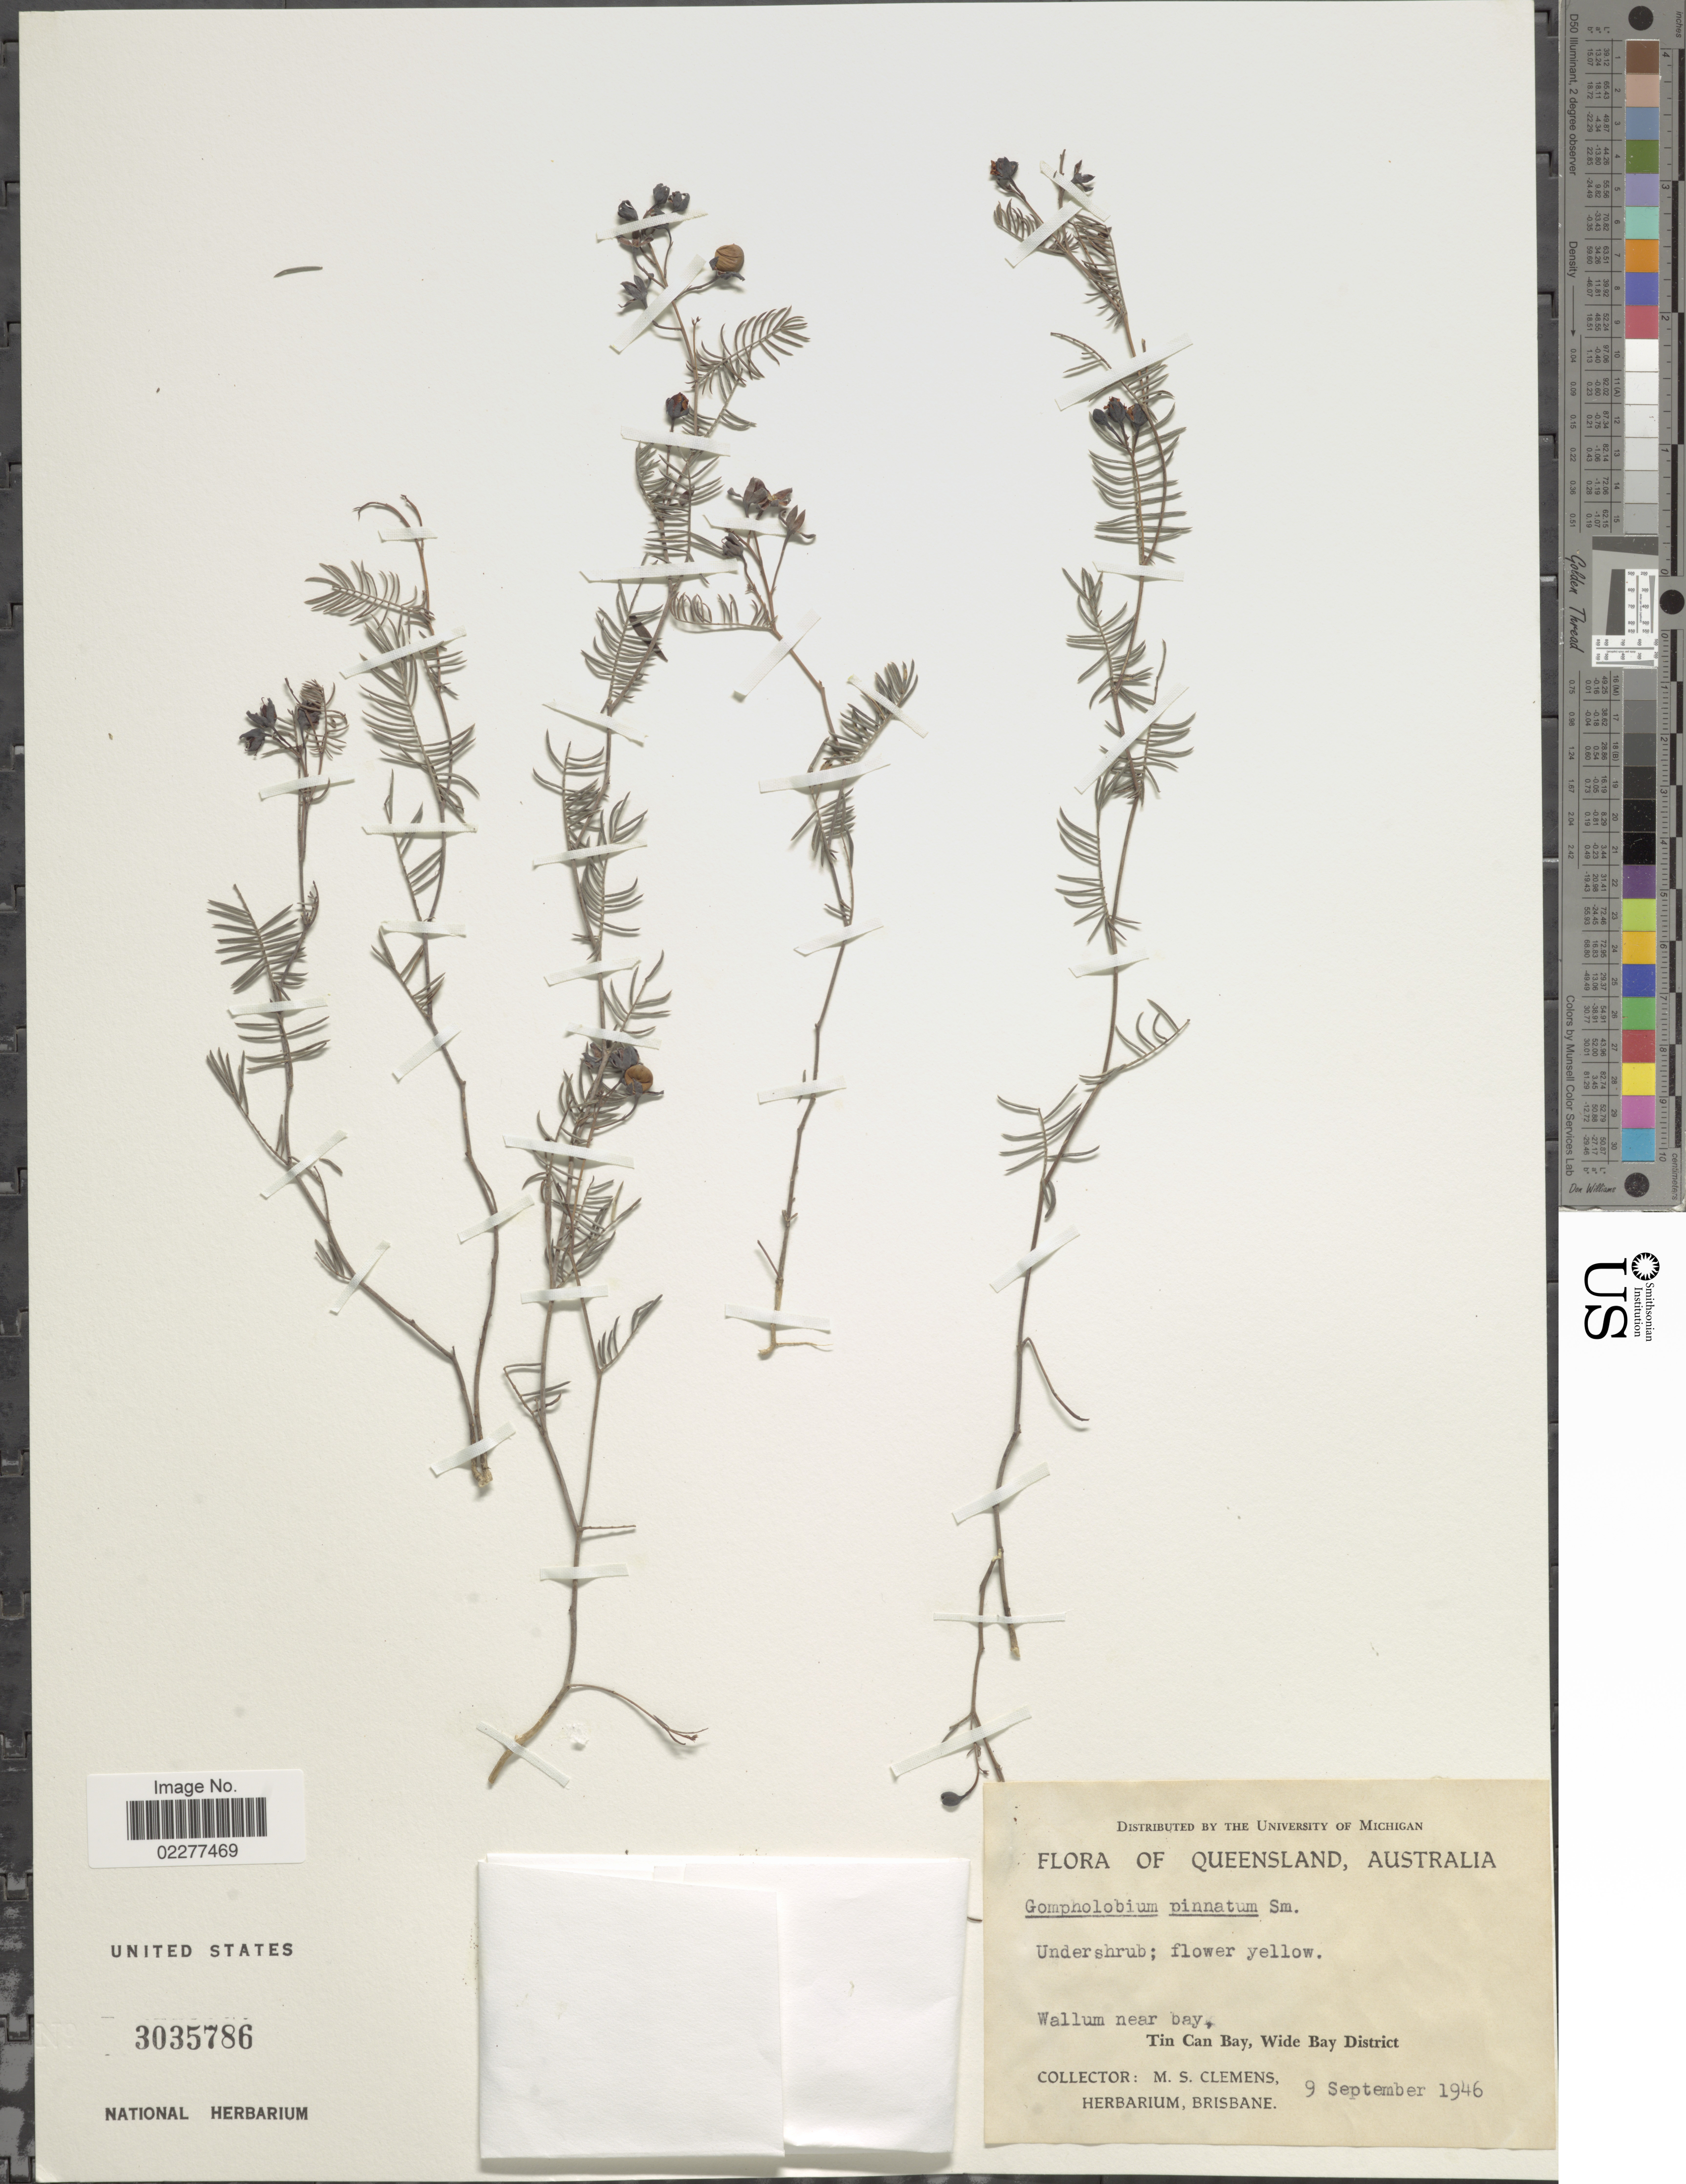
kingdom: Plantae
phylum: Tracheophyta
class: Magnoliopsida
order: Fabales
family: Fabaceae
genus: Gompholobium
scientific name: Gompholobium pinnatum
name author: Sm.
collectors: M. S. Clemens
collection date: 1946-09-09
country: Australia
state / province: Queensland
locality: Wallum near bay, Tin Can Bay, Wide Bay District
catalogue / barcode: US 3035786